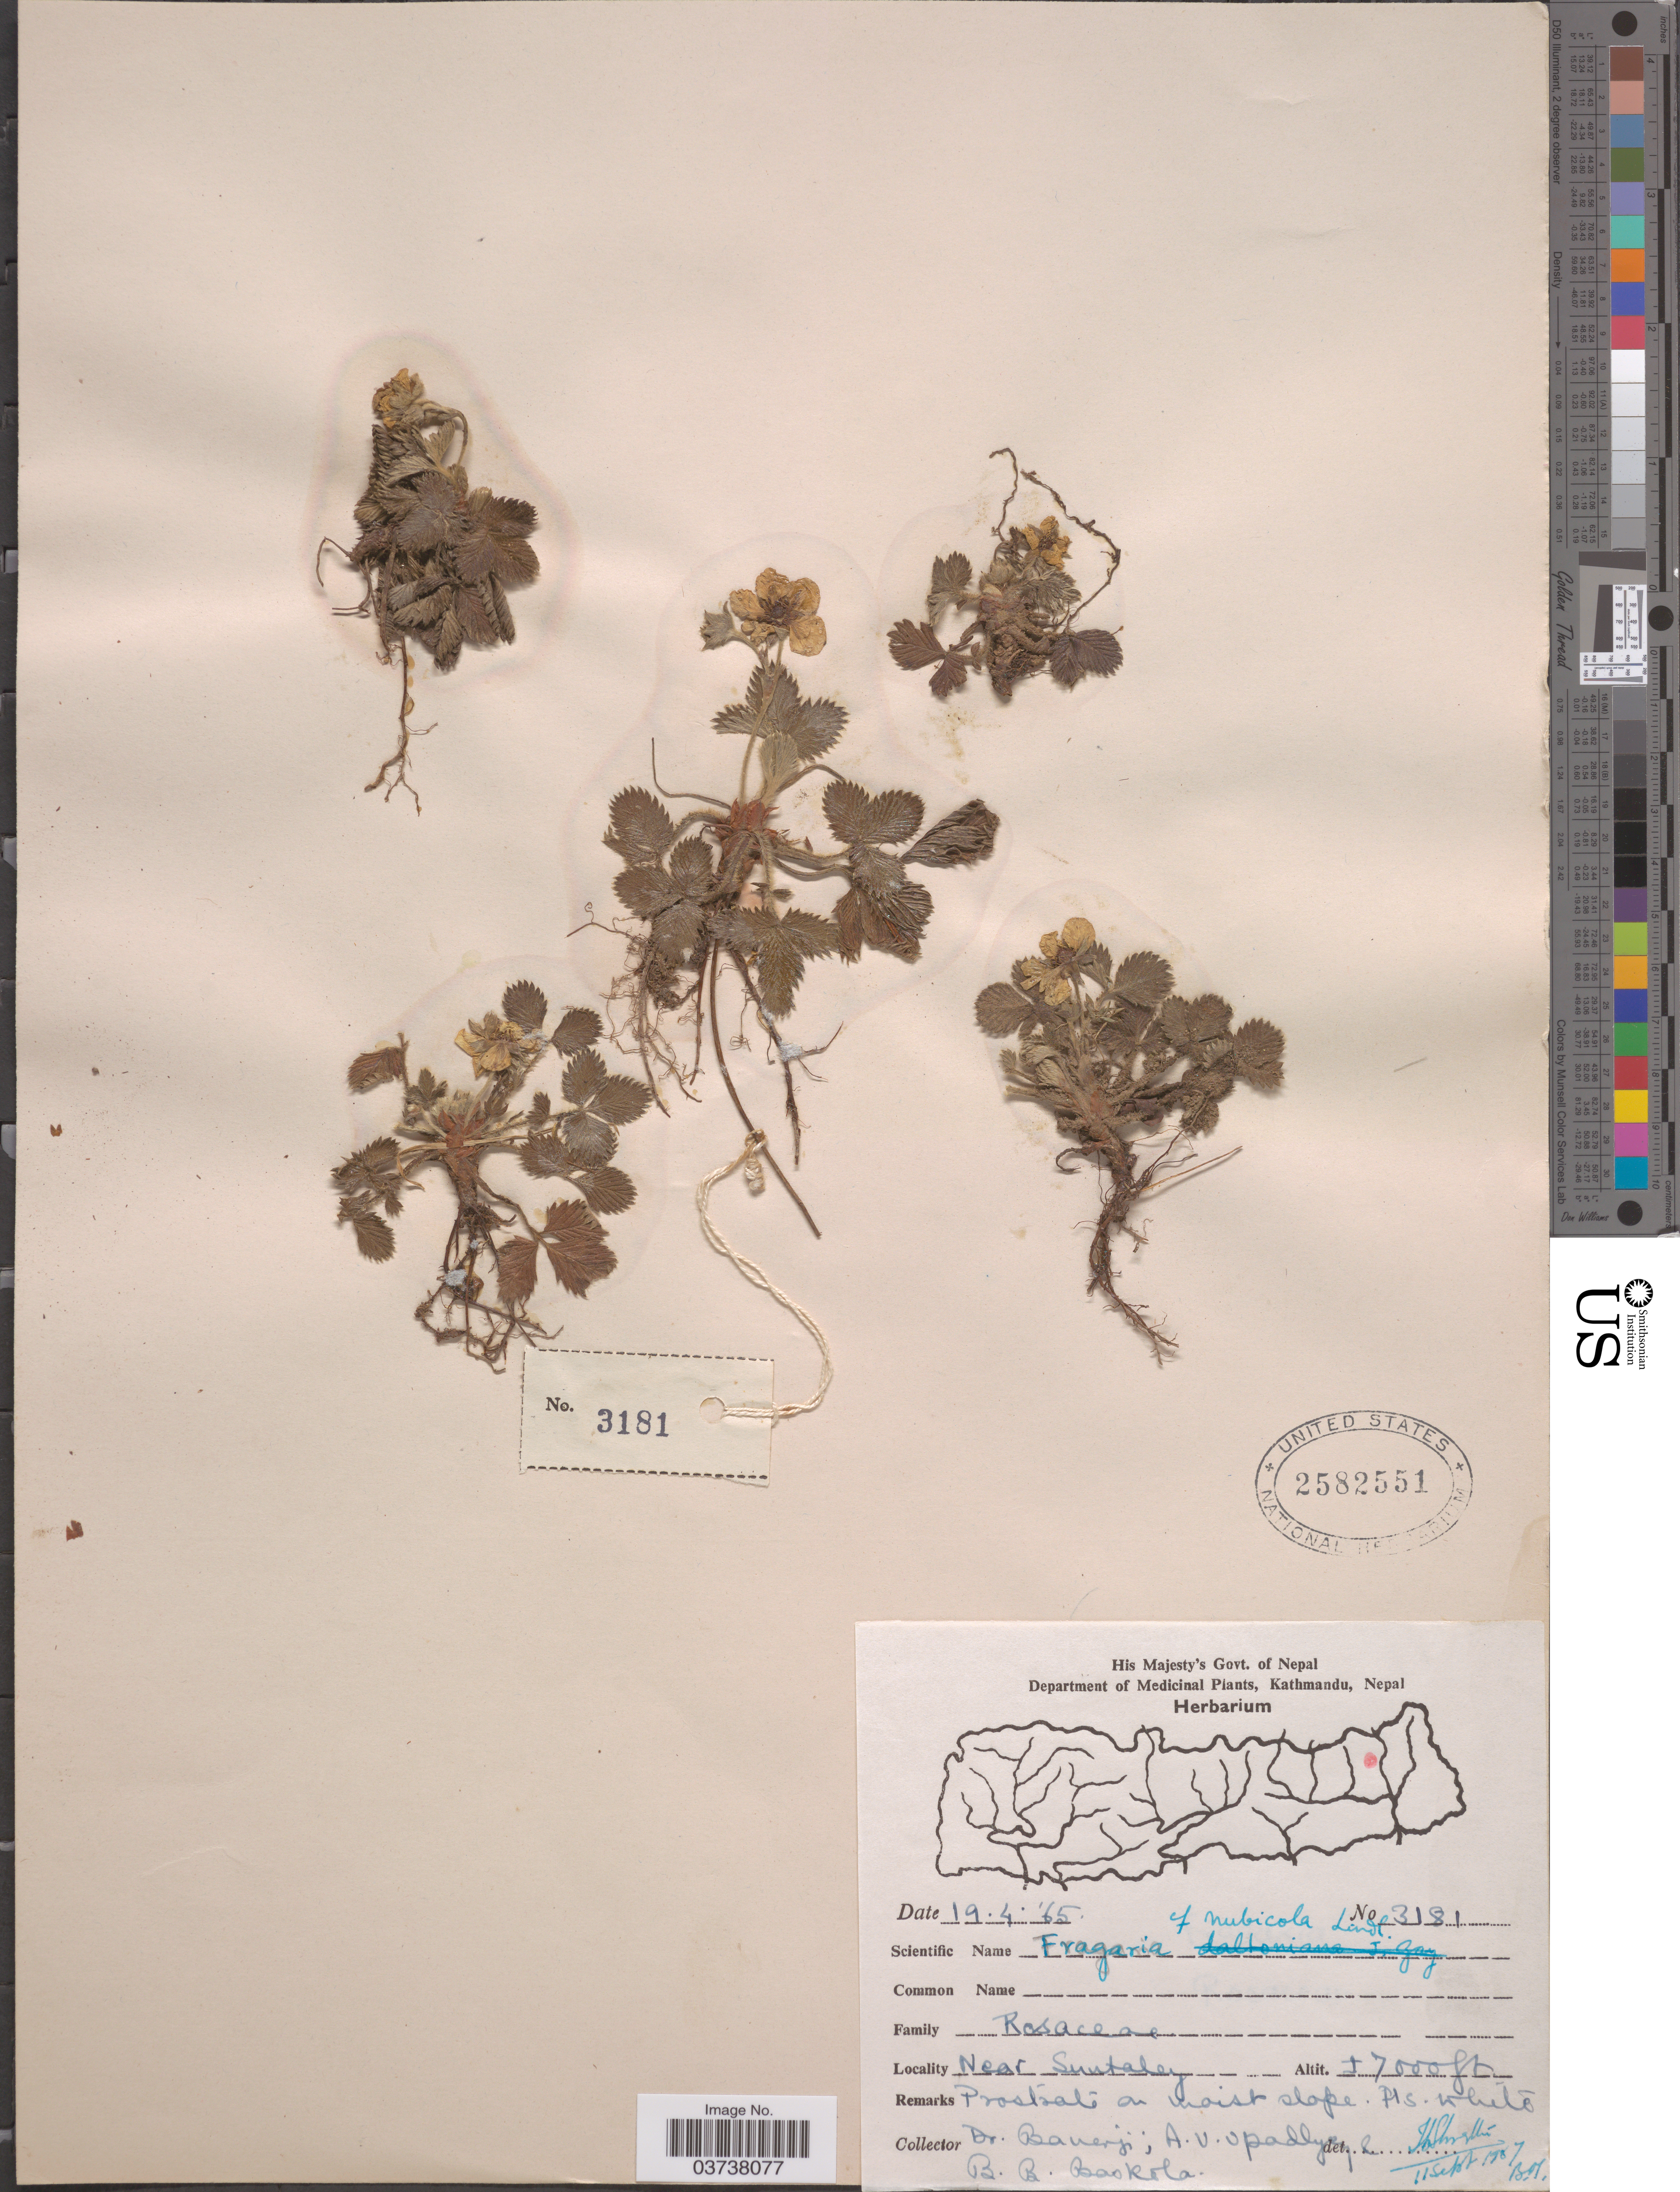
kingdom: Plantae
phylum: Tracheophyta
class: Magnoliopsida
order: Rosales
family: Rosaceae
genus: Fragaria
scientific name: Fragaria nubicola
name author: (Hook. f.) Lindl. ex Lacaita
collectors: -. Banerji, A. V. Upadhyay & B. Baskola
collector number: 3181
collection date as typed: Transcribed d/m/y: 19/4/65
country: Nepal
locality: Near Suntaley.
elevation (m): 2134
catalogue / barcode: US 2582551